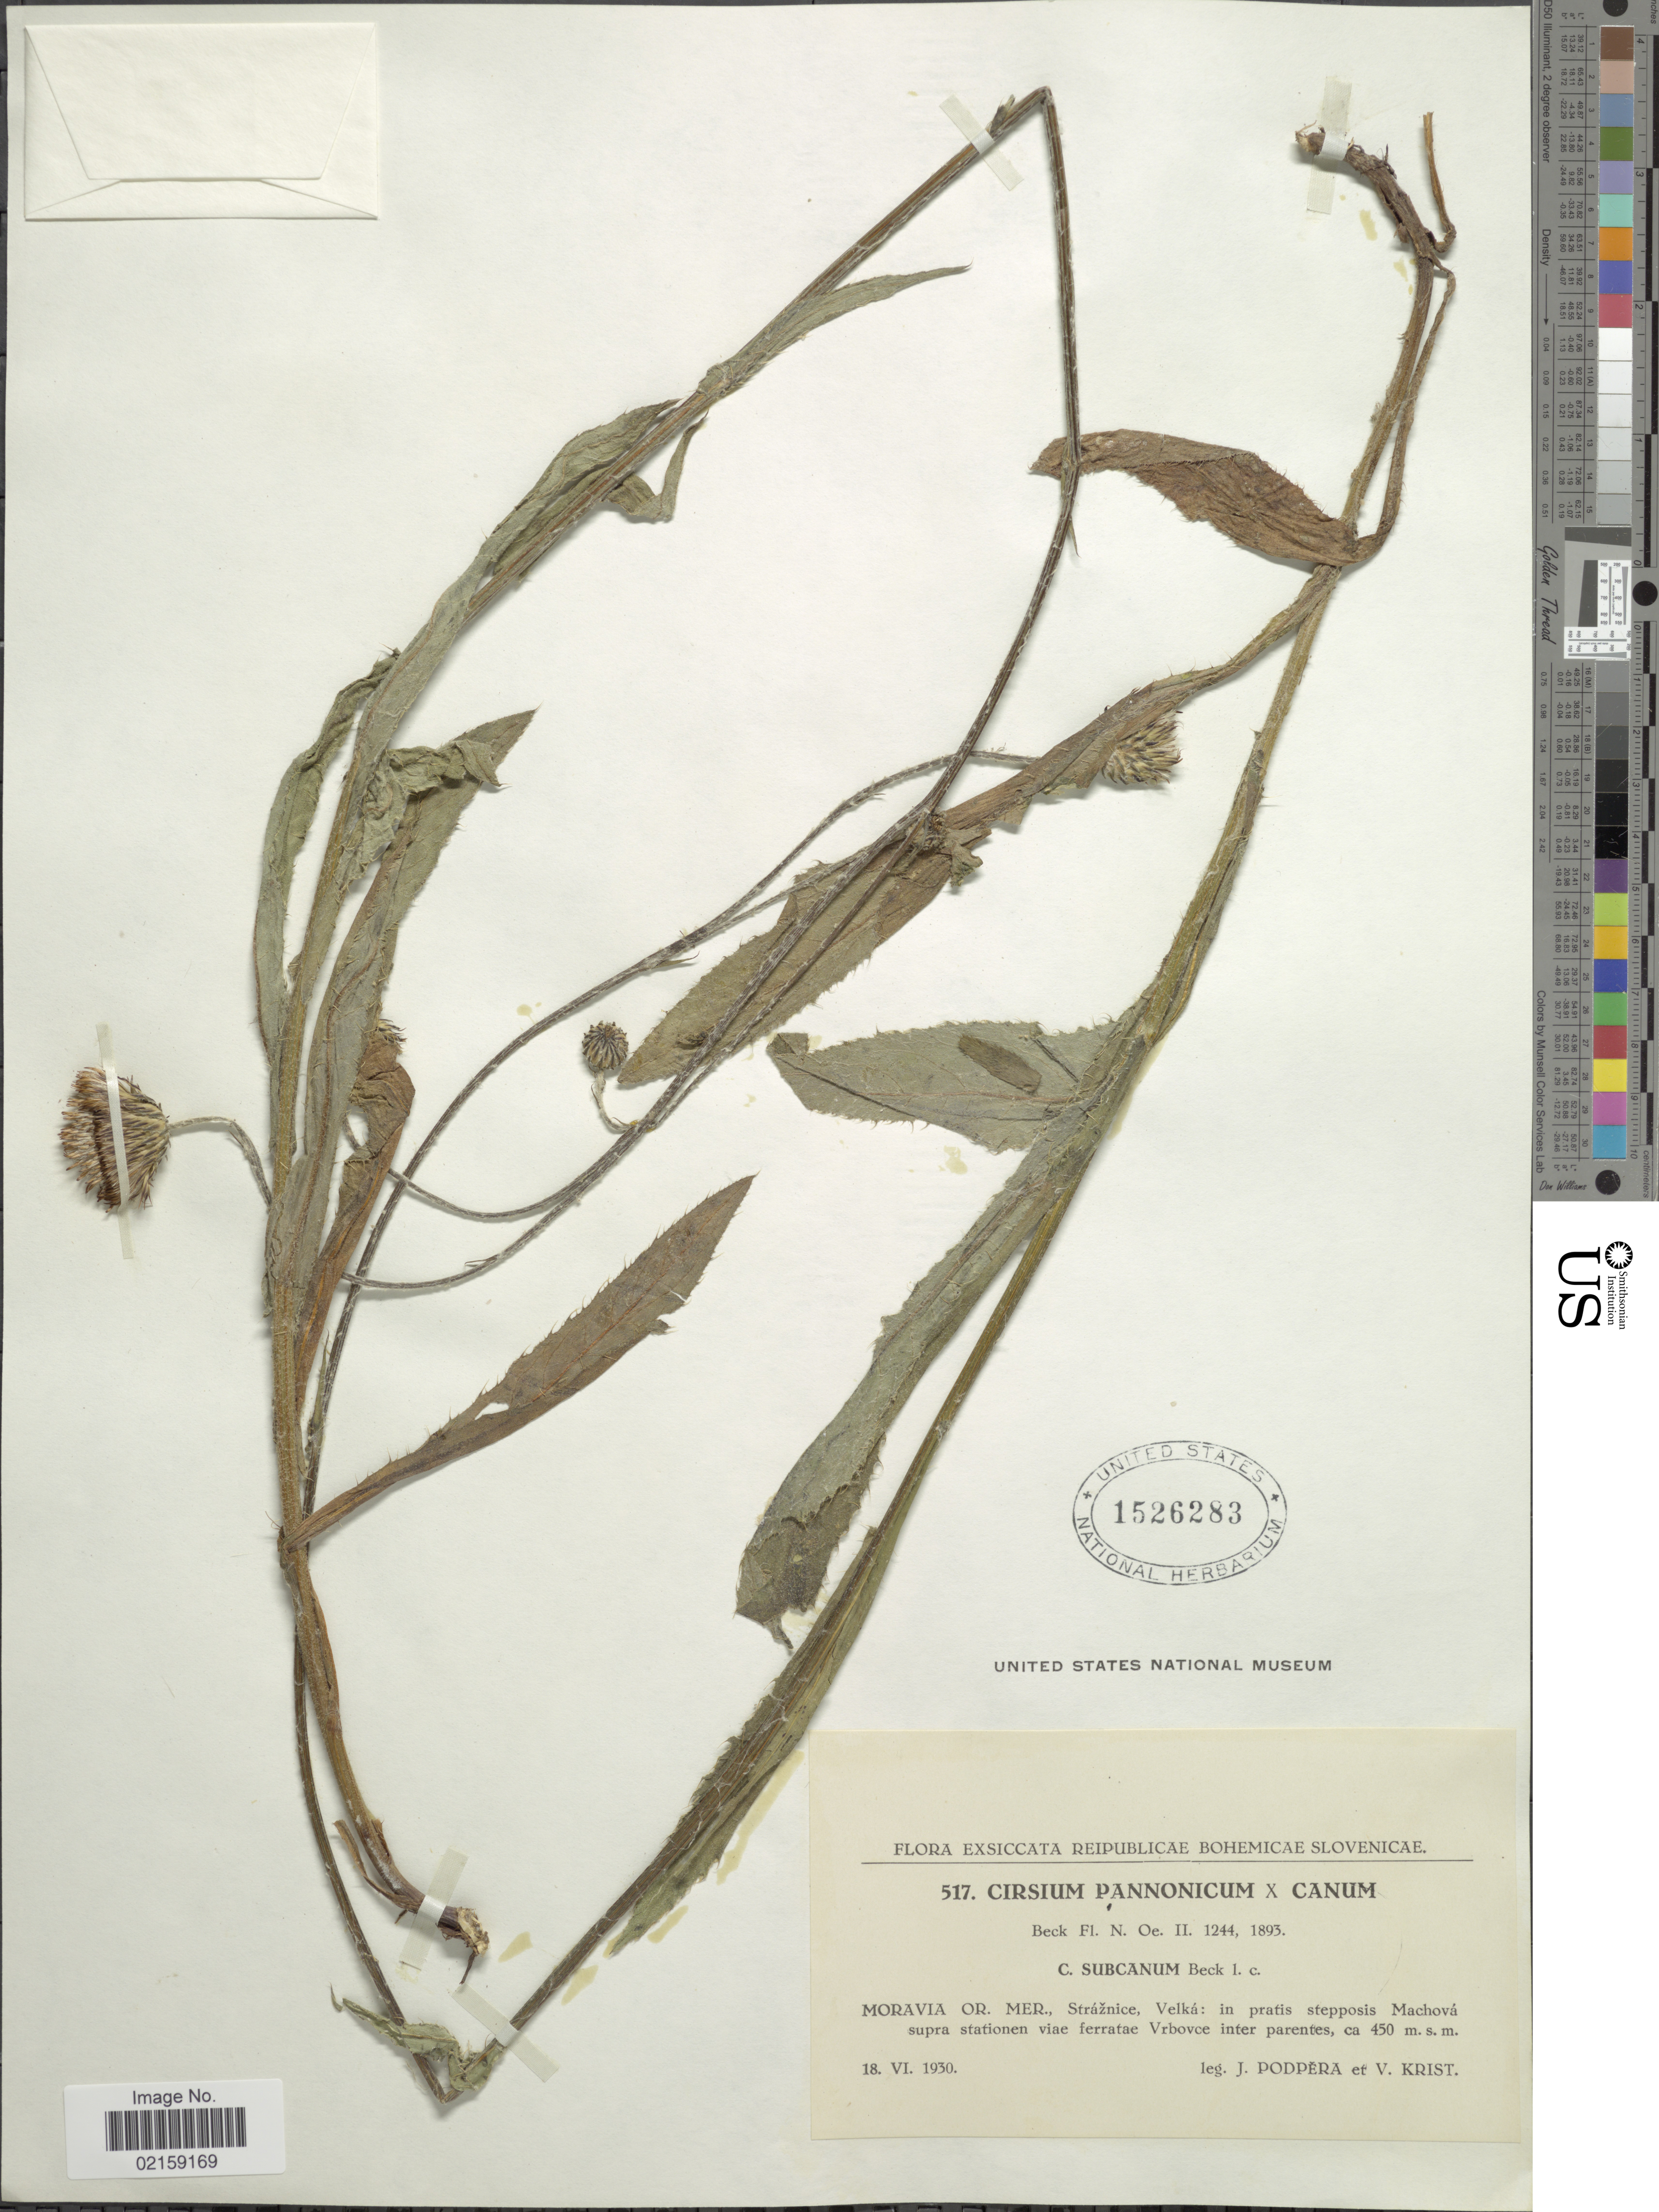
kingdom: Plantae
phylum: Tracheophyta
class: Magnoliopsida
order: Asterales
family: Asteraceae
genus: Cirsium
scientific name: Cirsium pannonicum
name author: (L. f.) Link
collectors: J. Podpera & V. Krist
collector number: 517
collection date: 1930-06-18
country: Czechia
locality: Moravia Or Mer., Straznice, Velka: in pratis stepposis Machova supra stationen viae ferratae Vrbovce inter parentes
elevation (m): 450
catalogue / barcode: US 1526283